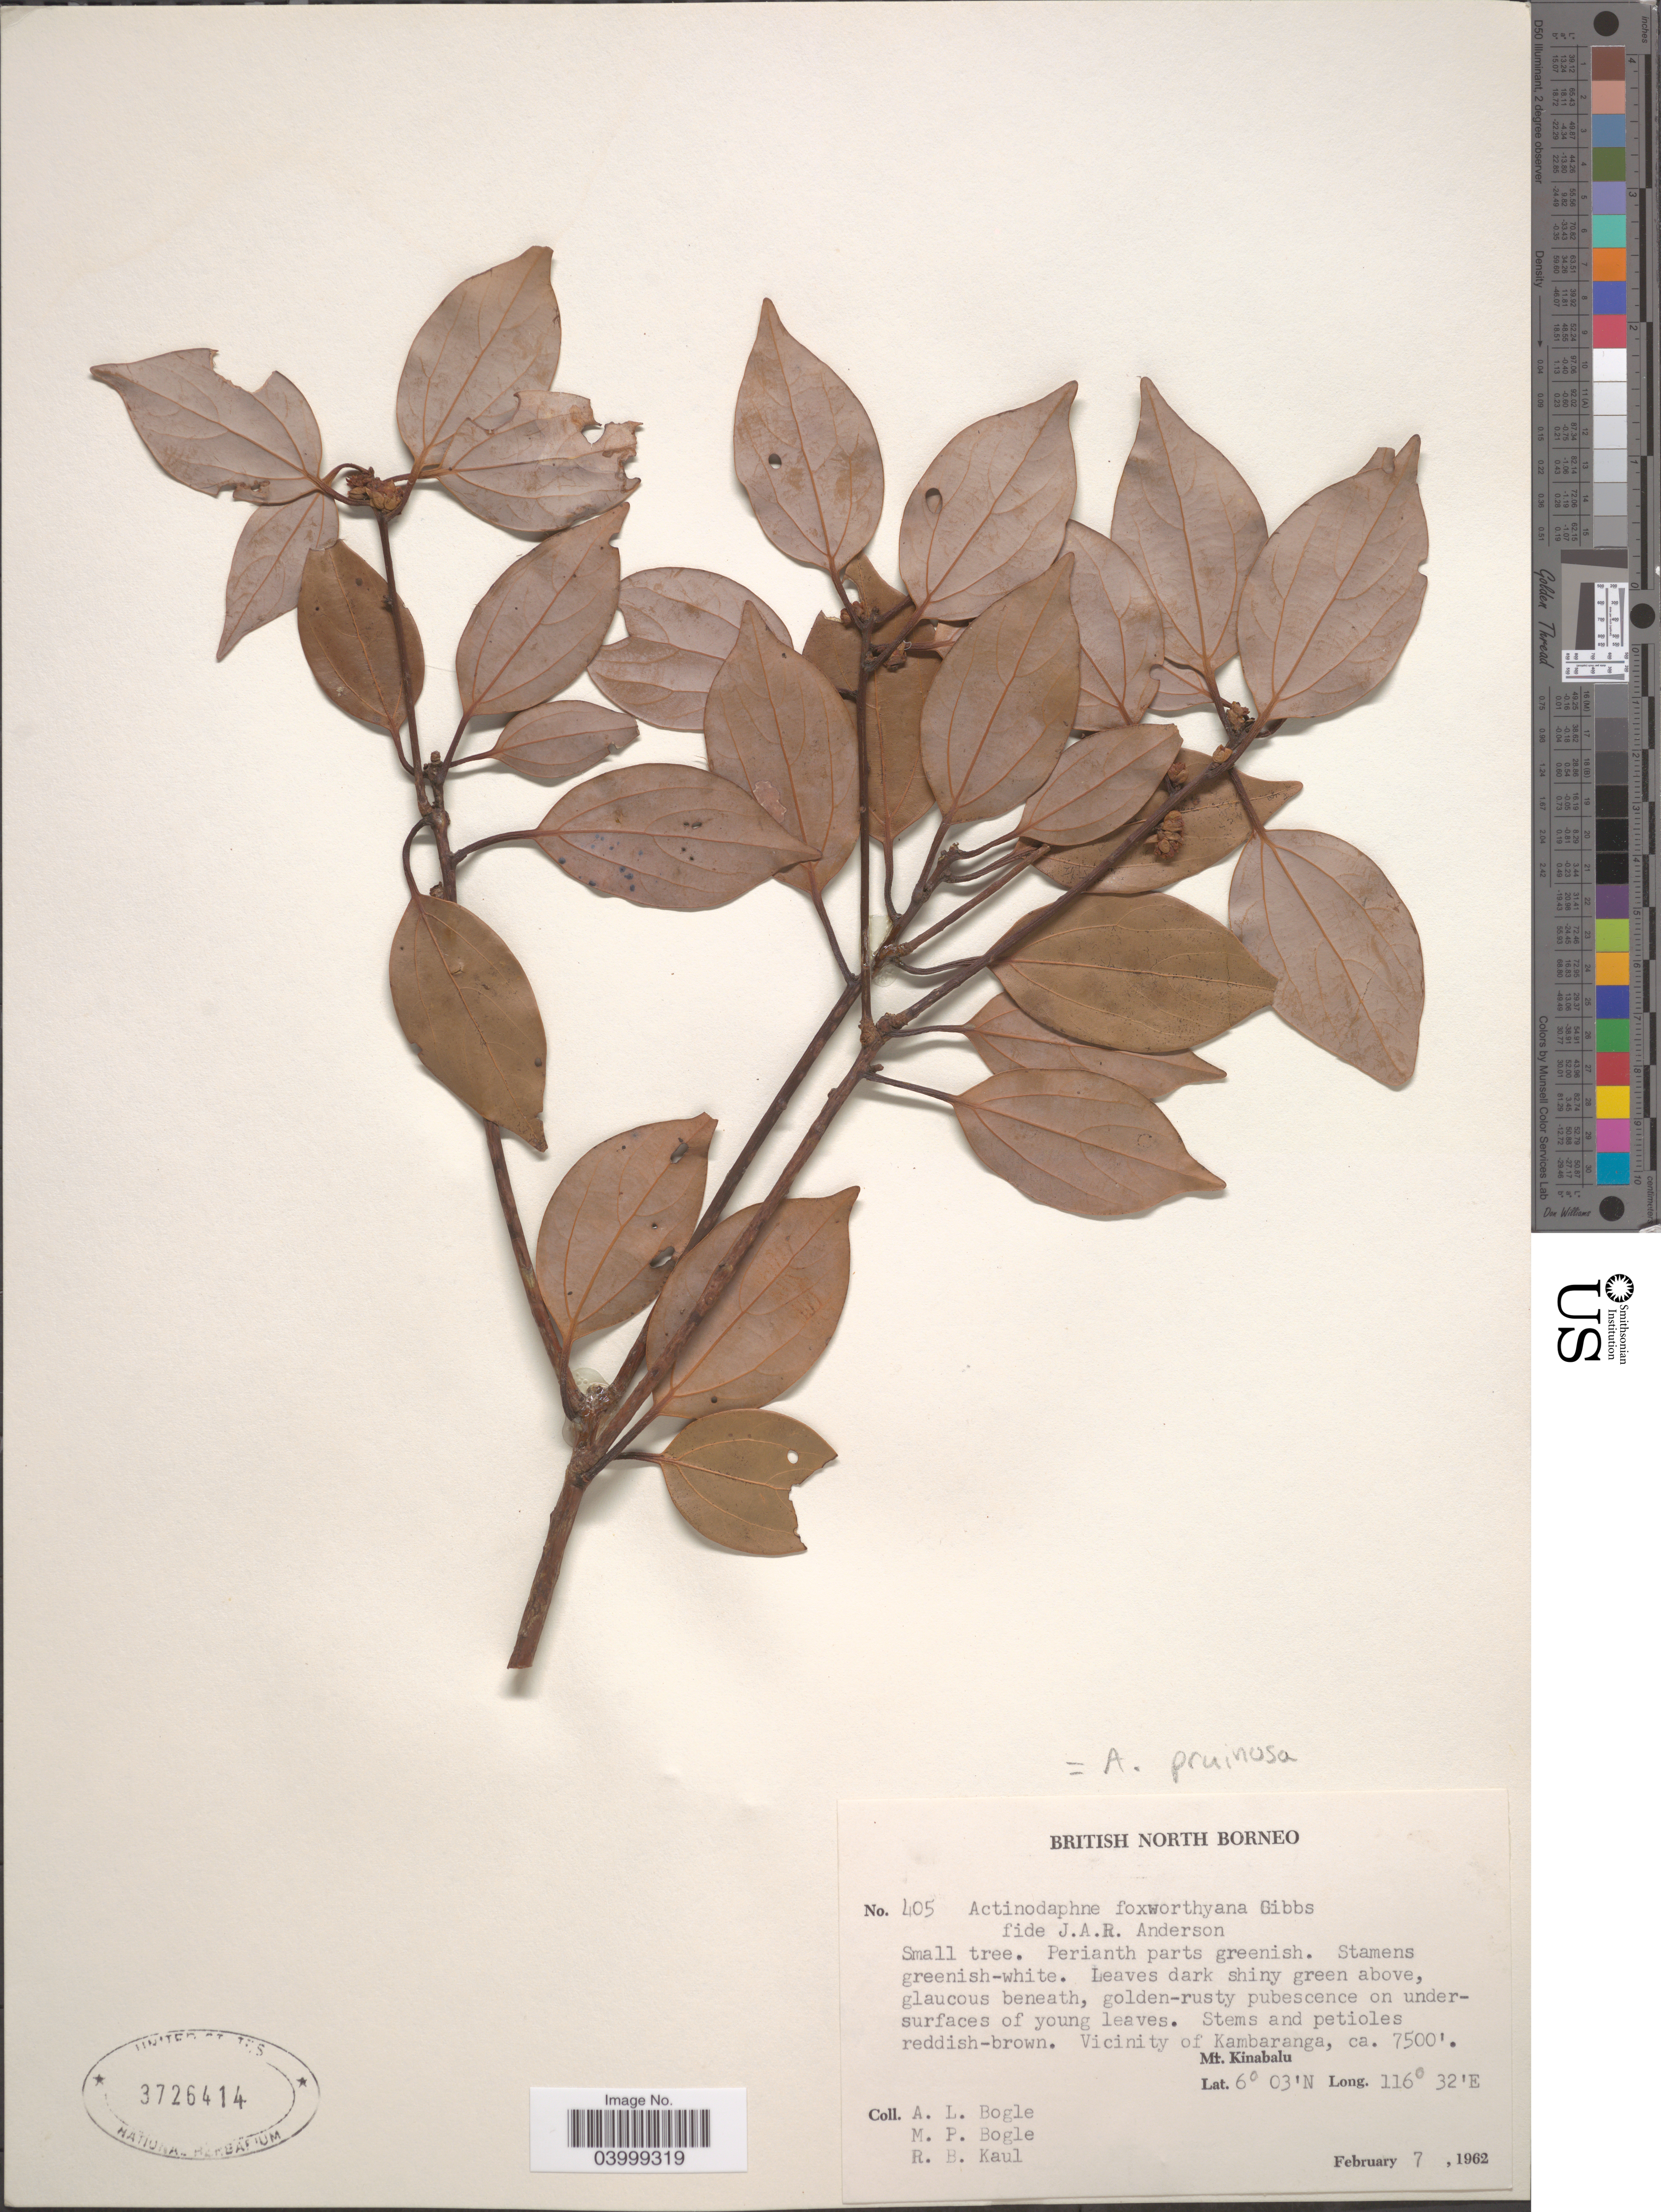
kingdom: Plantae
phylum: Tracheophyta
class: Magnoliopsida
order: Laurales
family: Lauraceae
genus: Actinodaphne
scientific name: Actinodaphne pruinosa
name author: Nees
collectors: Bogle, A.L., M. Bogle & R. Kaul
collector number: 405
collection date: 1962-02-07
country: Malaysia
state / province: Sabah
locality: British North Borneo. Vicinity of Kambaranga, Mt. Kinabalu.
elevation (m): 2286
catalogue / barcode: US 3726414